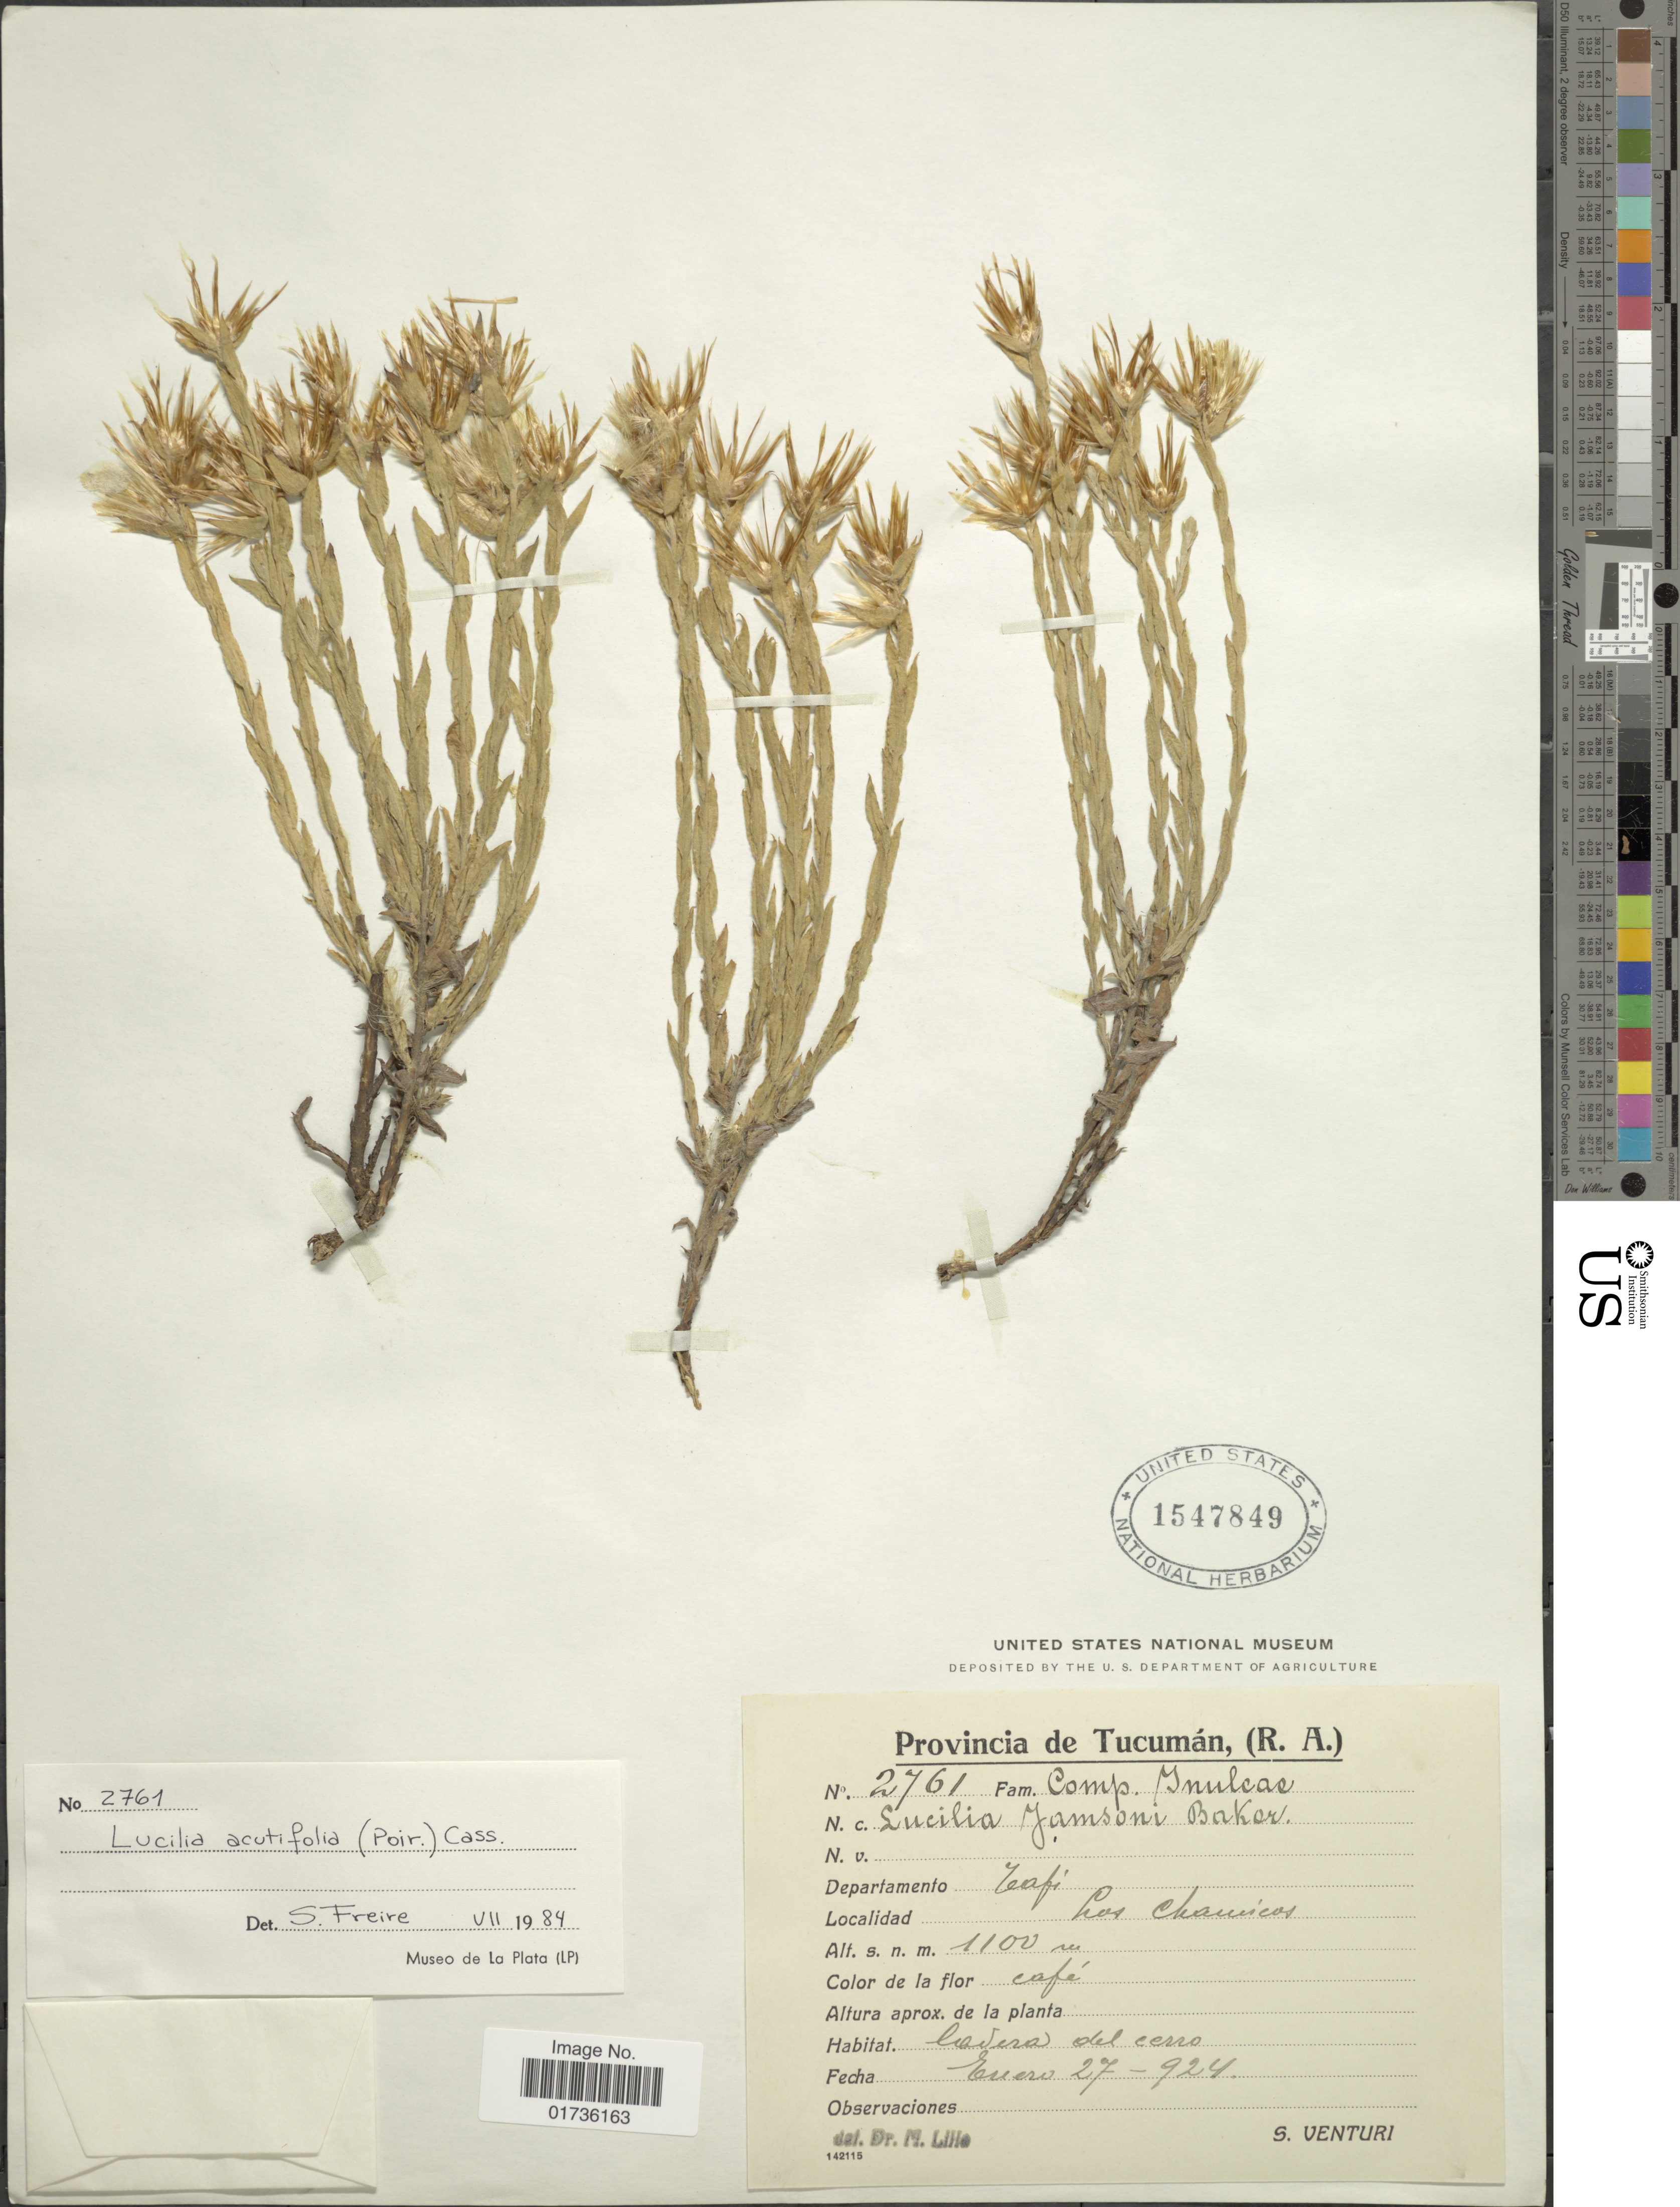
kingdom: Plantae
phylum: Tracheophyta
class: Magnoliopsida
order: Asterales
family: Asteraceae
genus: Lucilia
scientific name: Lucilia acutifolia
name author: (Poir.) Cass.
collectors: S. Venturi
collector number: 2761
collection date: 1924-01-27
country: Argentina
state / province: Tucuman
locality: (R.A.) Departamento Tafi, Los Chamicos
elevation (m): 1100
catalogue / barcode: US 1547849